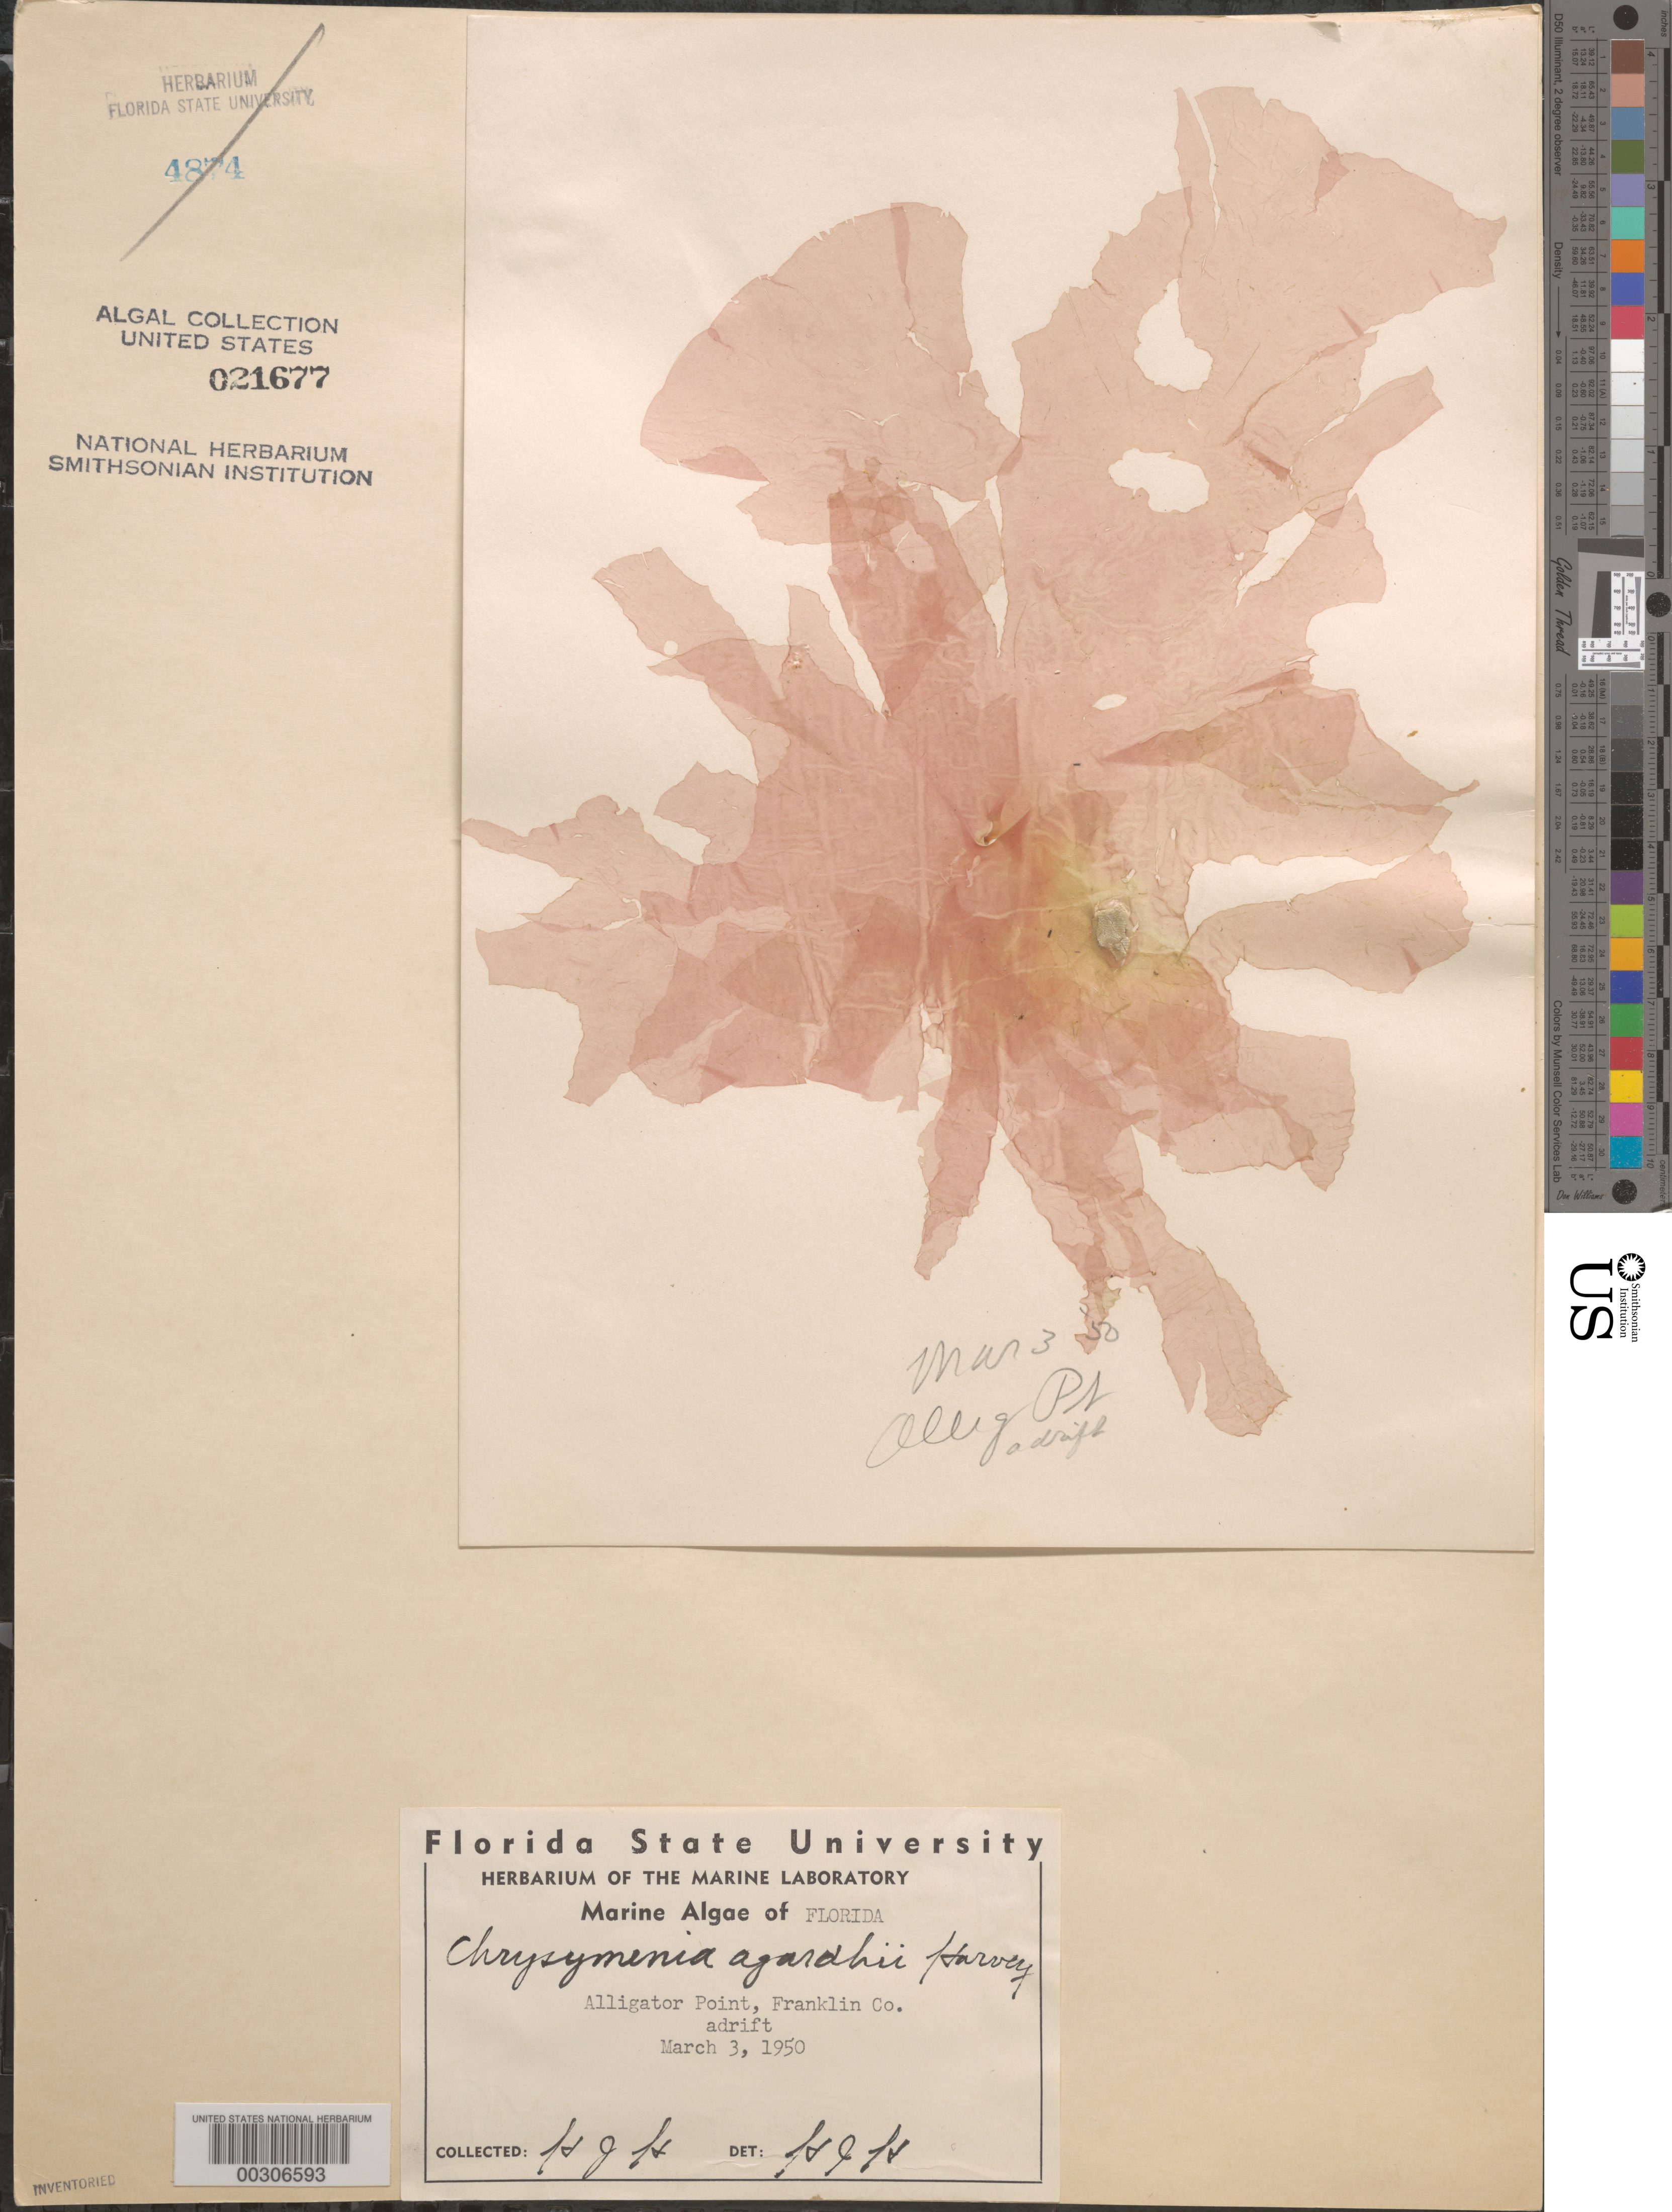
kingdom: Plantae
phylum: Rhodophyta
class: Florideophyceae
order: Rhodymeniales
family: Rhodymeniaceae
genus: Chrysymenia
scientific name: Chrysymenia agardhii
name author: Harv.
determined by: Humm, Harold J.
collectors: H. J. Humm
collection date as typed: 03 Mar 1950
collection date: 1950-03-03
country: United States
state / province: Florida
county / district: Franklin County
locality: Alligator Point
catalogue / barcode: US 21677